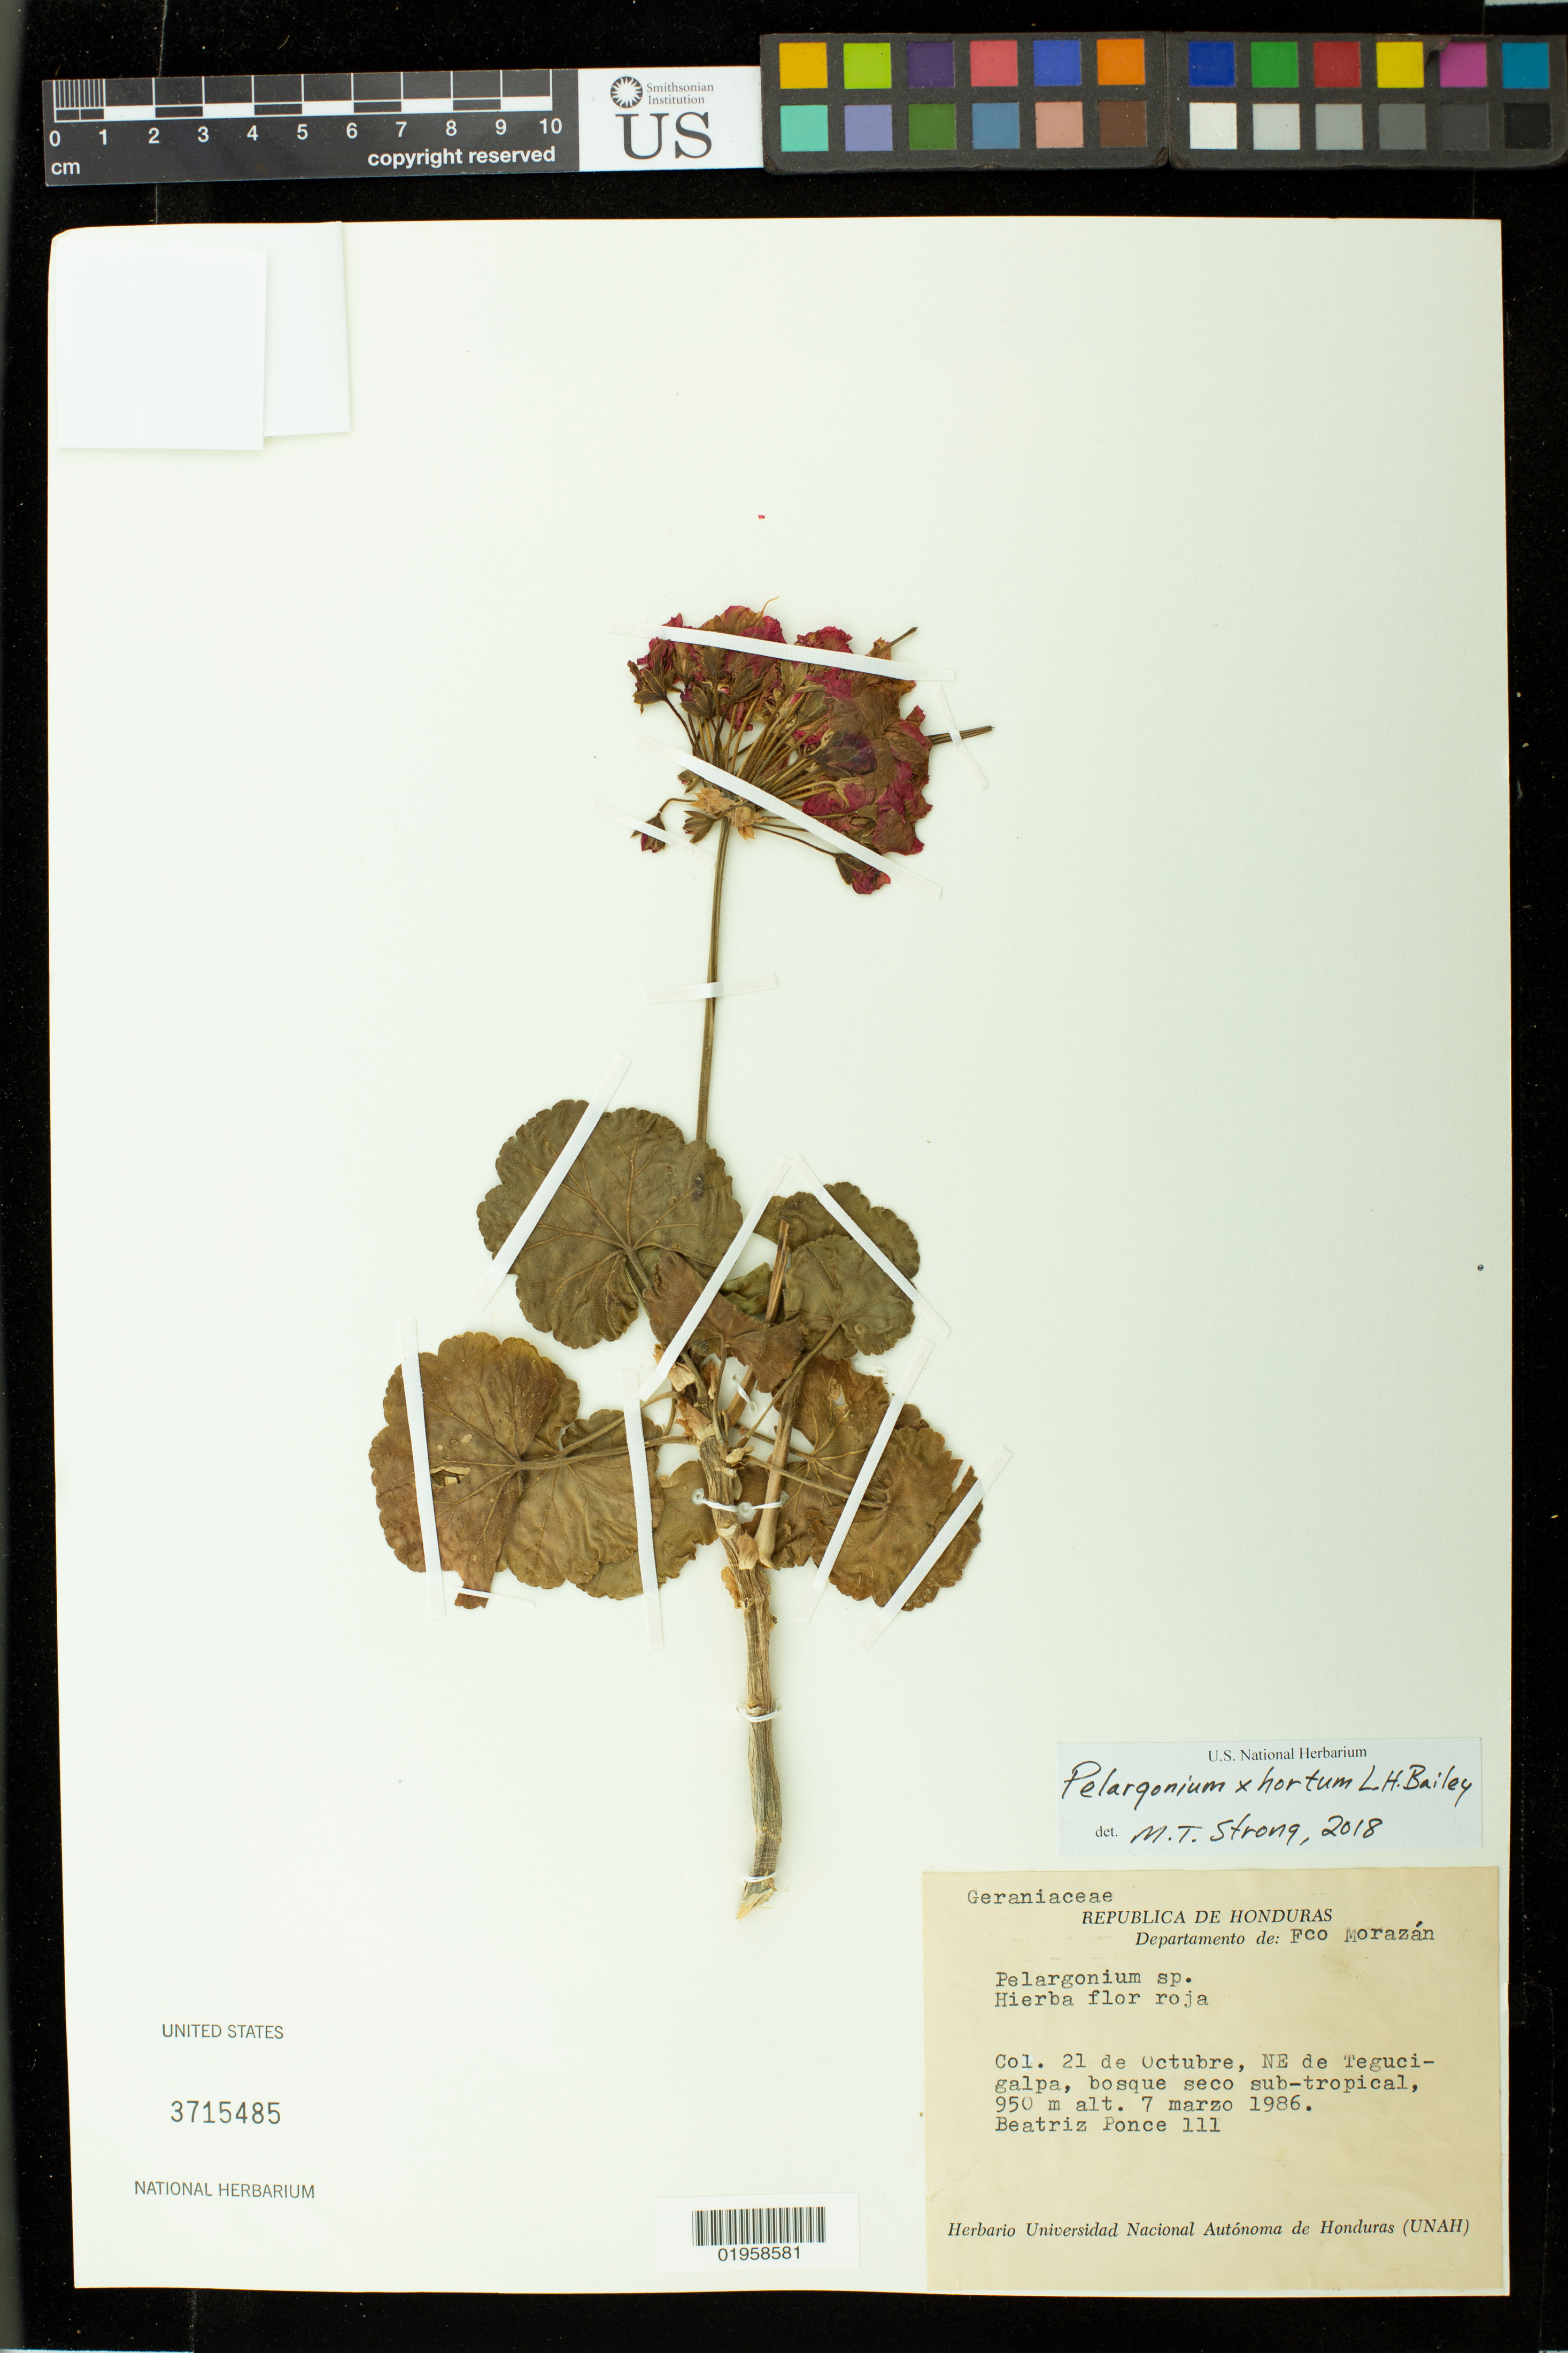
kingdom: Plantae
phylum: Tracheophyta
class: Magnoliopsida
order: Geraniales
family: Geraniaceae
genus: Pelargonium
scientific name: Pelargonium x hortorum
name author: L.H. Bailey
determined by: Strong, M. T., (US), Smithsonian Institution - National Museum of Natural History (UNITED STATES)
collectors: B. Ponce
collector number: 111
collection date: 1986-03-07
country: Honduras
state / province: Fco. Morazán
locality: Departamento de Fco. Morazá. Col. 21 de Octubre, NE de Tegucigalpa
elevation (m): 950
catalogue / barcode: US 3715485